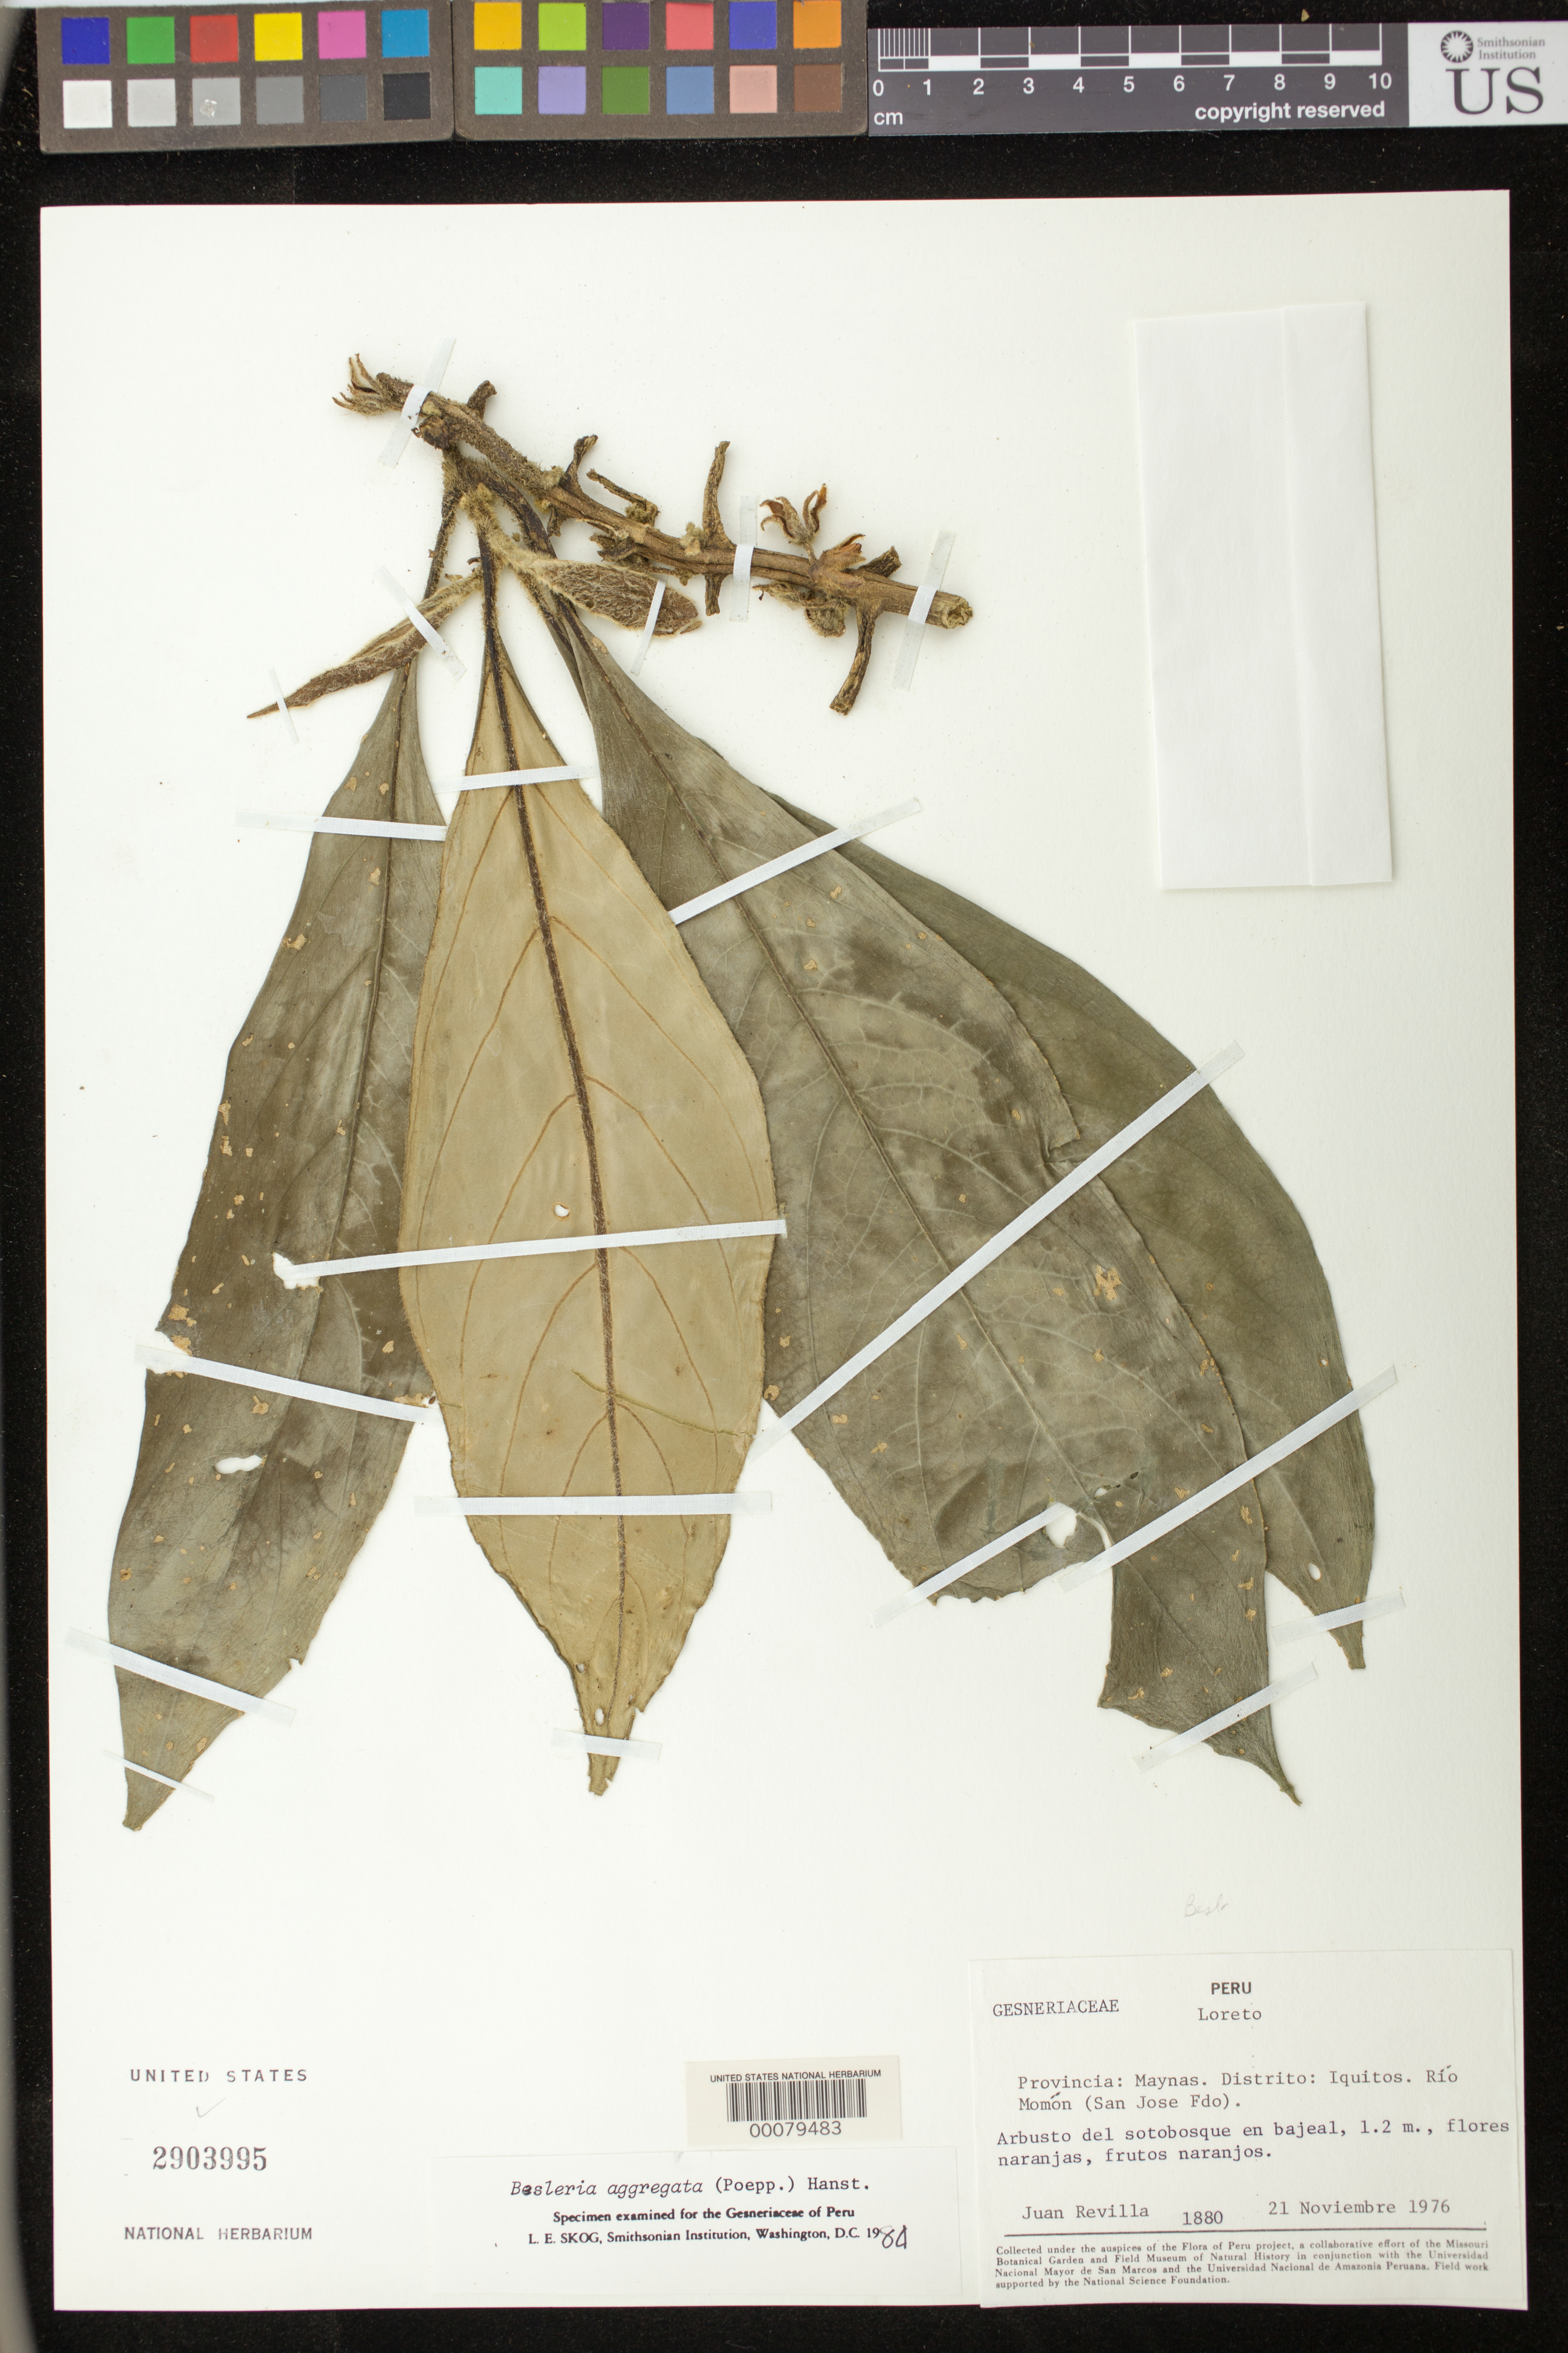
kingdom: Plantae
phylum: Tracheophyta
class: Magnoliopsida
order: Lamiales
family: Gesneriaceae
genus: Besleria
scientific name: Besleria aggregata var. aggregata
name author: (Mart.) Hanst.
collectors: J. Revilla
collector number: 1880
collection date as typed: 21 Nov 1976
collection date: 1976-11-21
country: Peru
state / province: Loreto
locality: Prov. Maynas; Distrito Iquitos, Rio Momon (San Jose Fdo)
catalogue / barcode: US 2903995